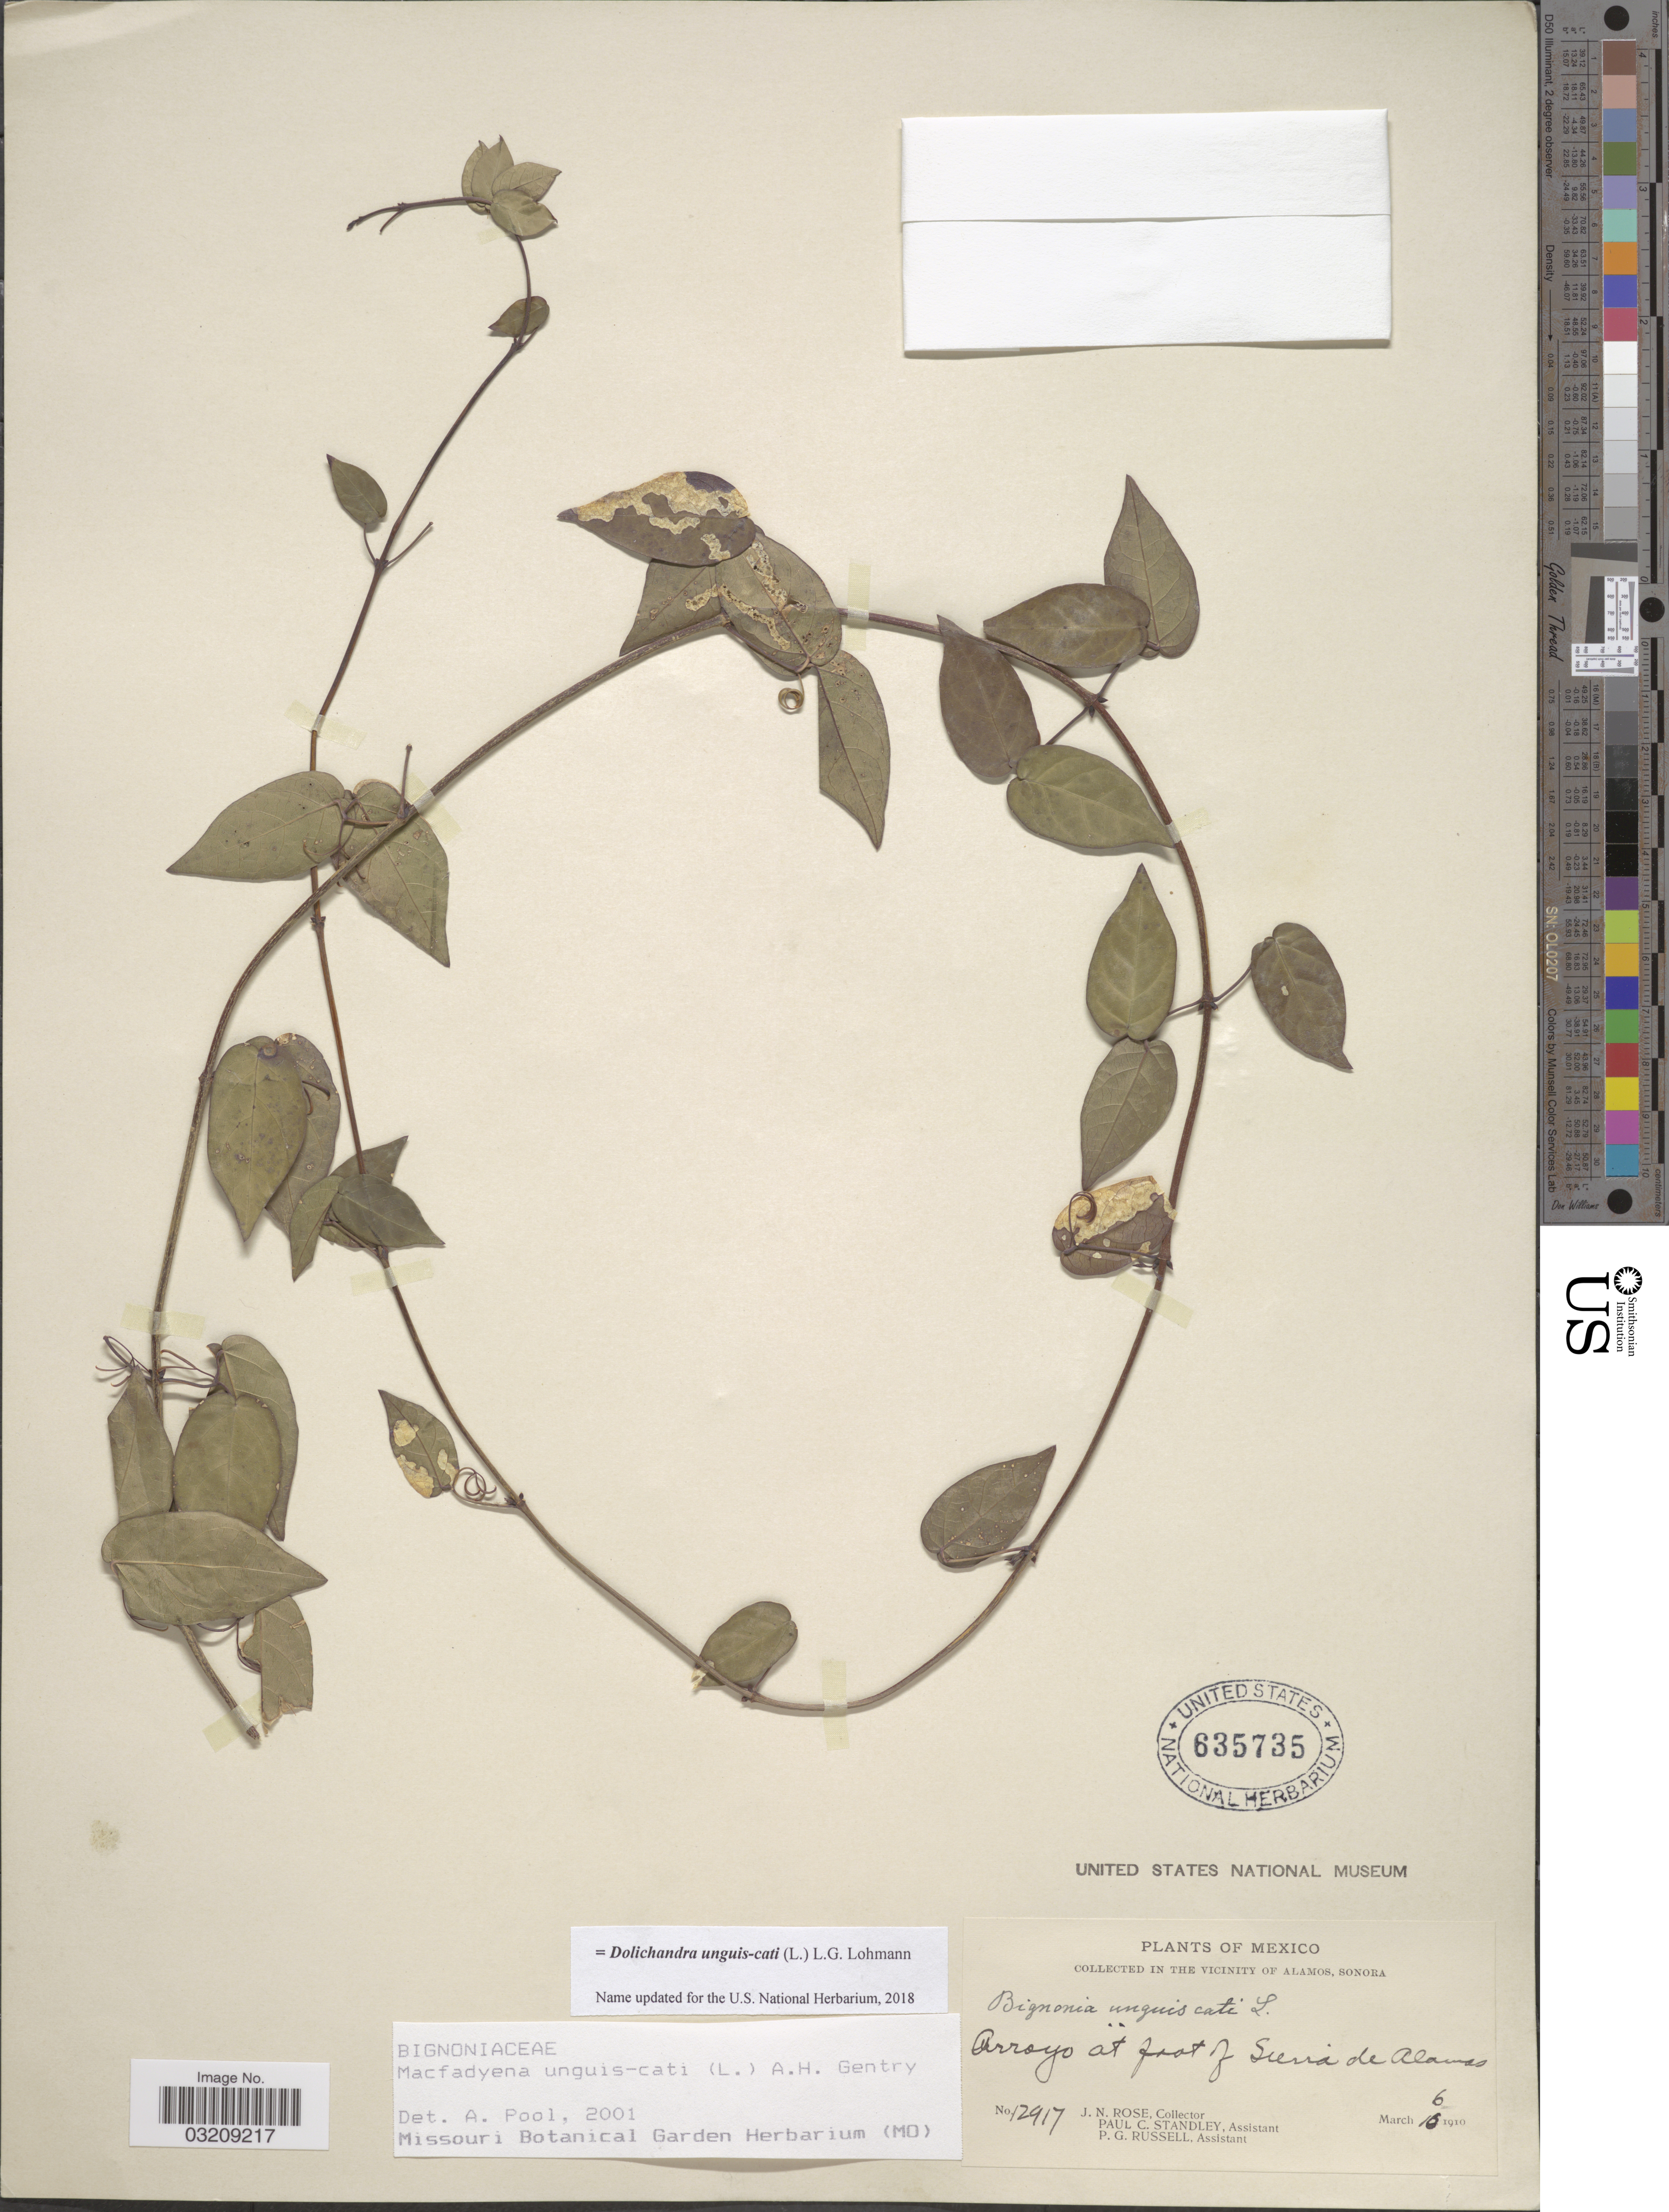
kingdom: Plantae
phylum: Tracheophyta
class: Magnoliopsida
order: Lamiales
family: Bignoniaceae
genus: Dolichandra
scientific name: Dolichandra unguis-cati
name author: (L.) L.G. Lohmann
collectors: J. N. Rose, P. C. Standley & P. G. Russell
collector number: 12917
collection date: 1910-03-06/1910-03-10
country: Mexico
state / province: Sonora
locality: Collected in the Vicinity of Alamos. Arroyo at foot of Sierra de Alamos.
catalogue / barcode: US 635735